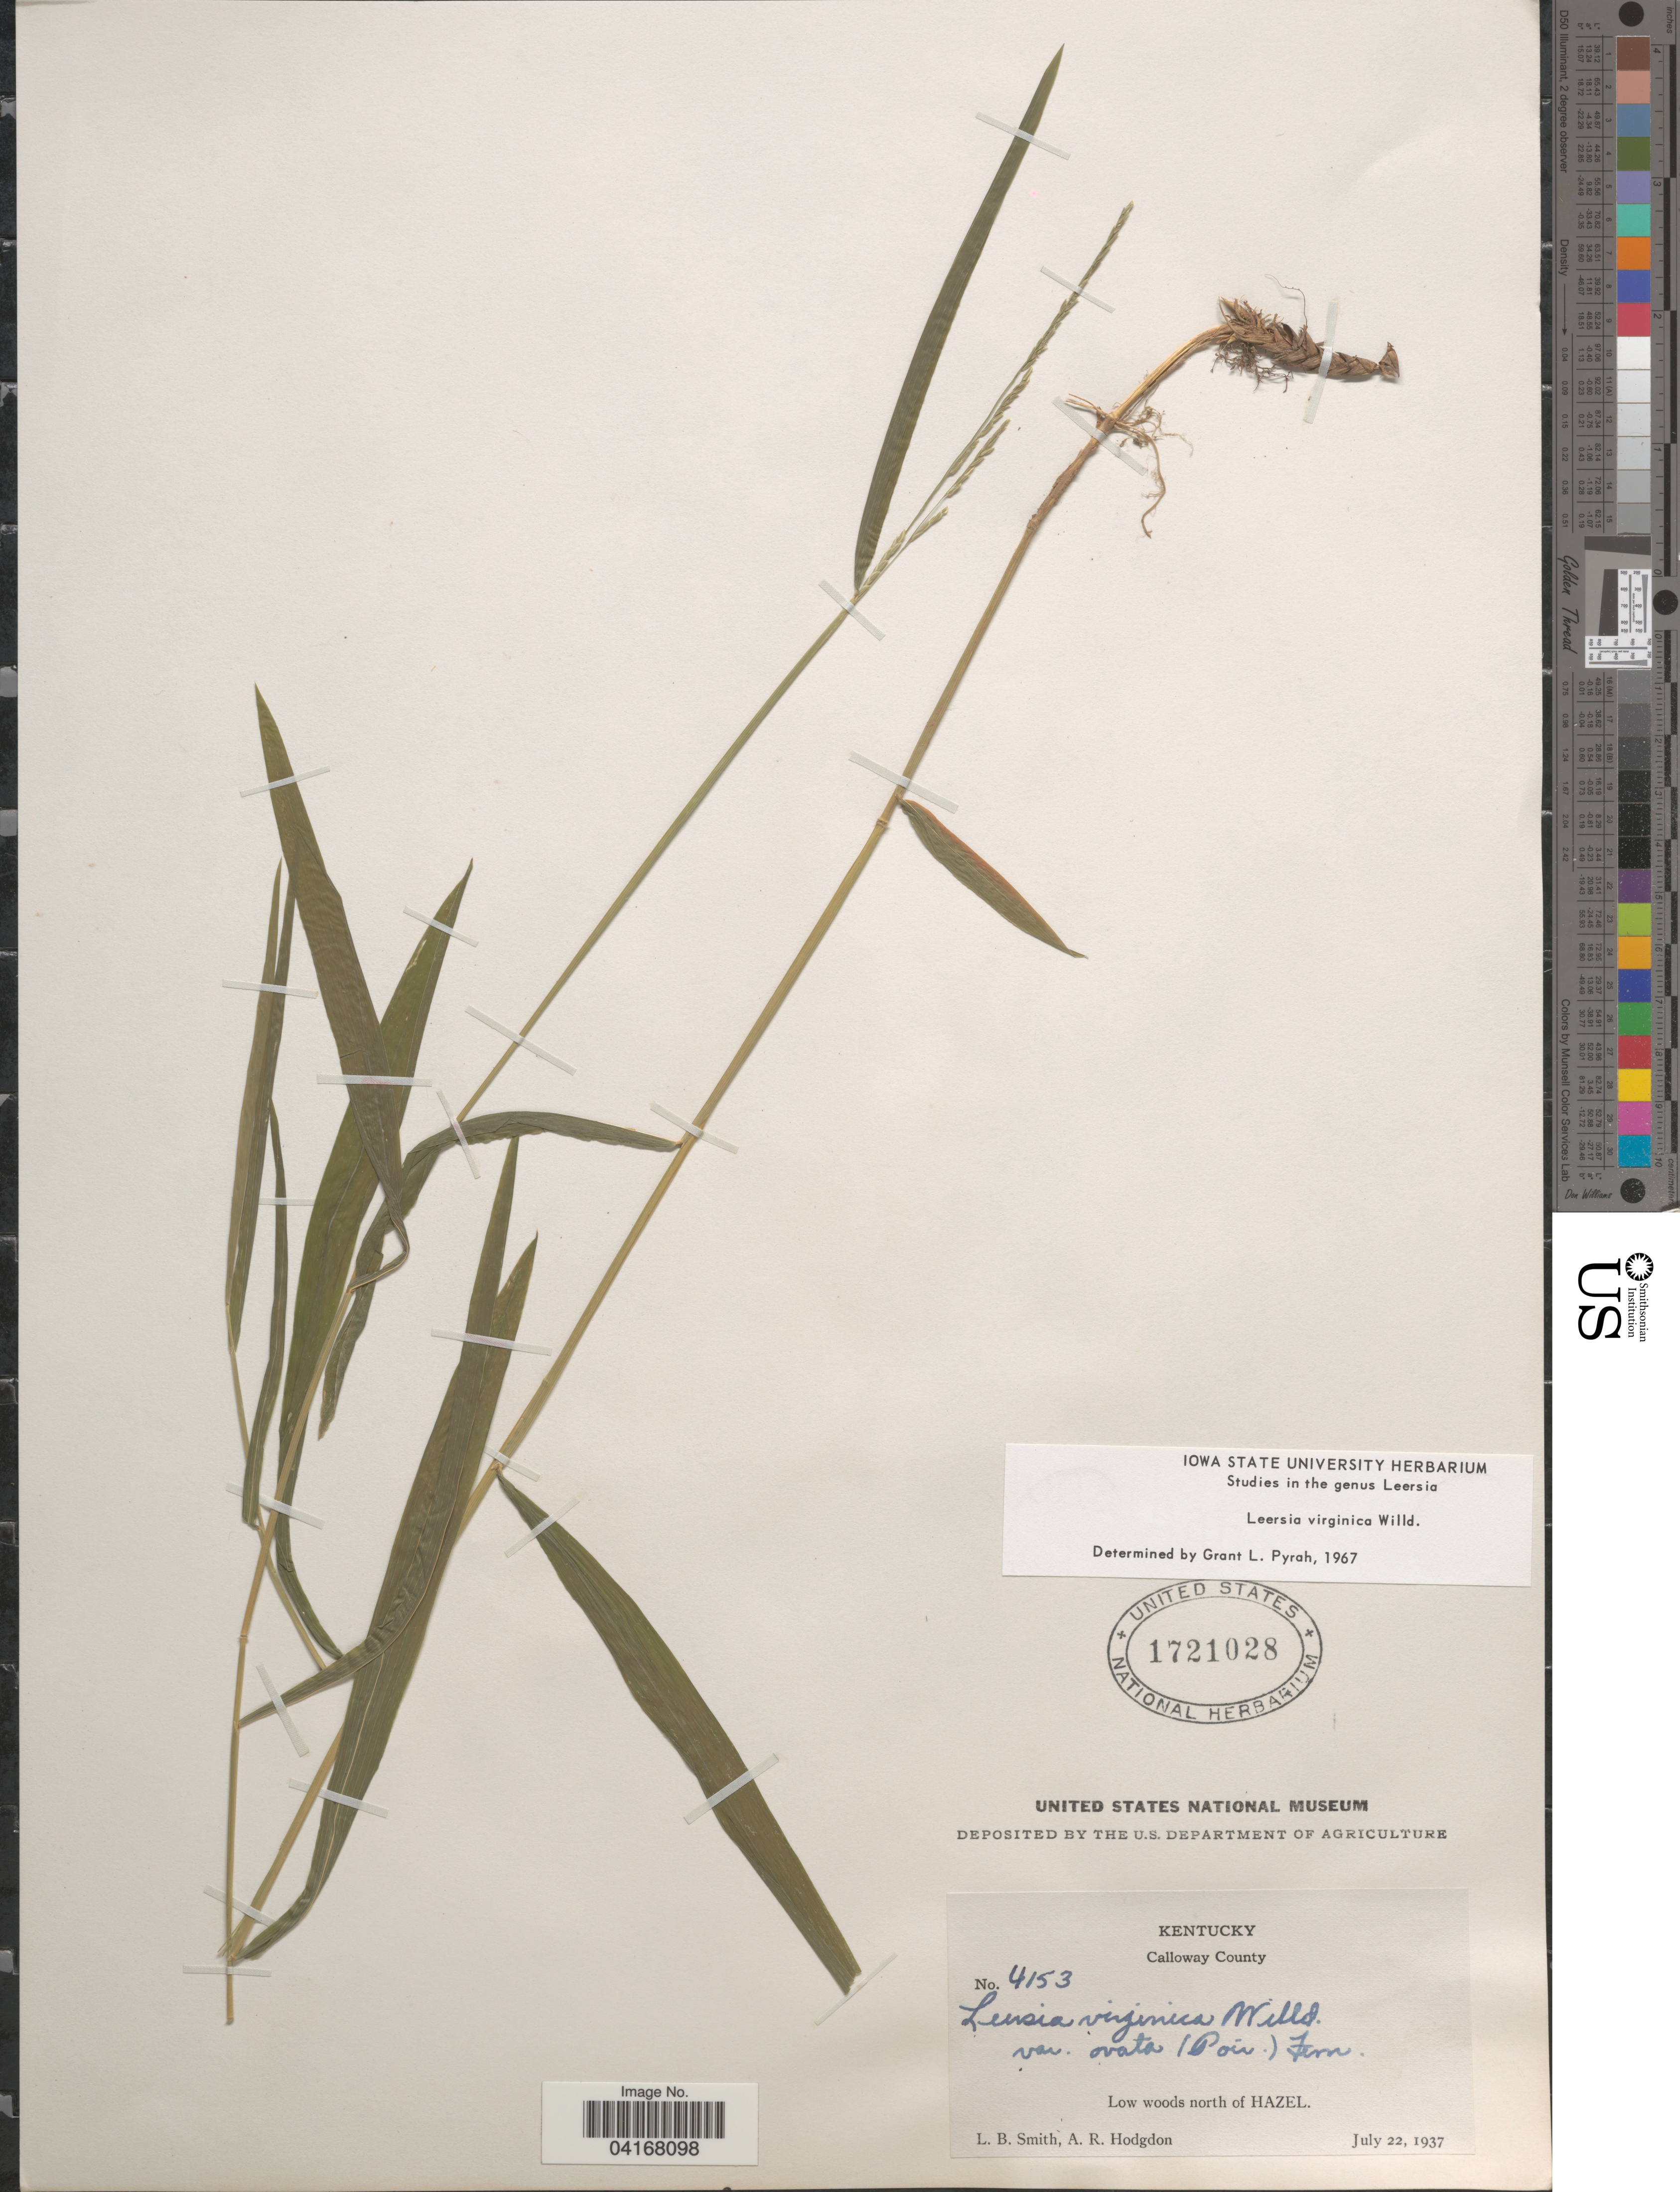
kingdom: Plantae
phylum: Tracheophyta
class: Liliopsida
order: Poales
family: Poaceae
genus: Leersia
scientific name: Leersia virginica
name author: Willd.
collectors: L. Smith & A. R. Hodgdon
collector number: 4153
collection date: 1937-07-22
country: United States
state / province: Kentucky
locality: Calloway County. Low woods north of Hazel.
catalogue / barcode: US 1721028